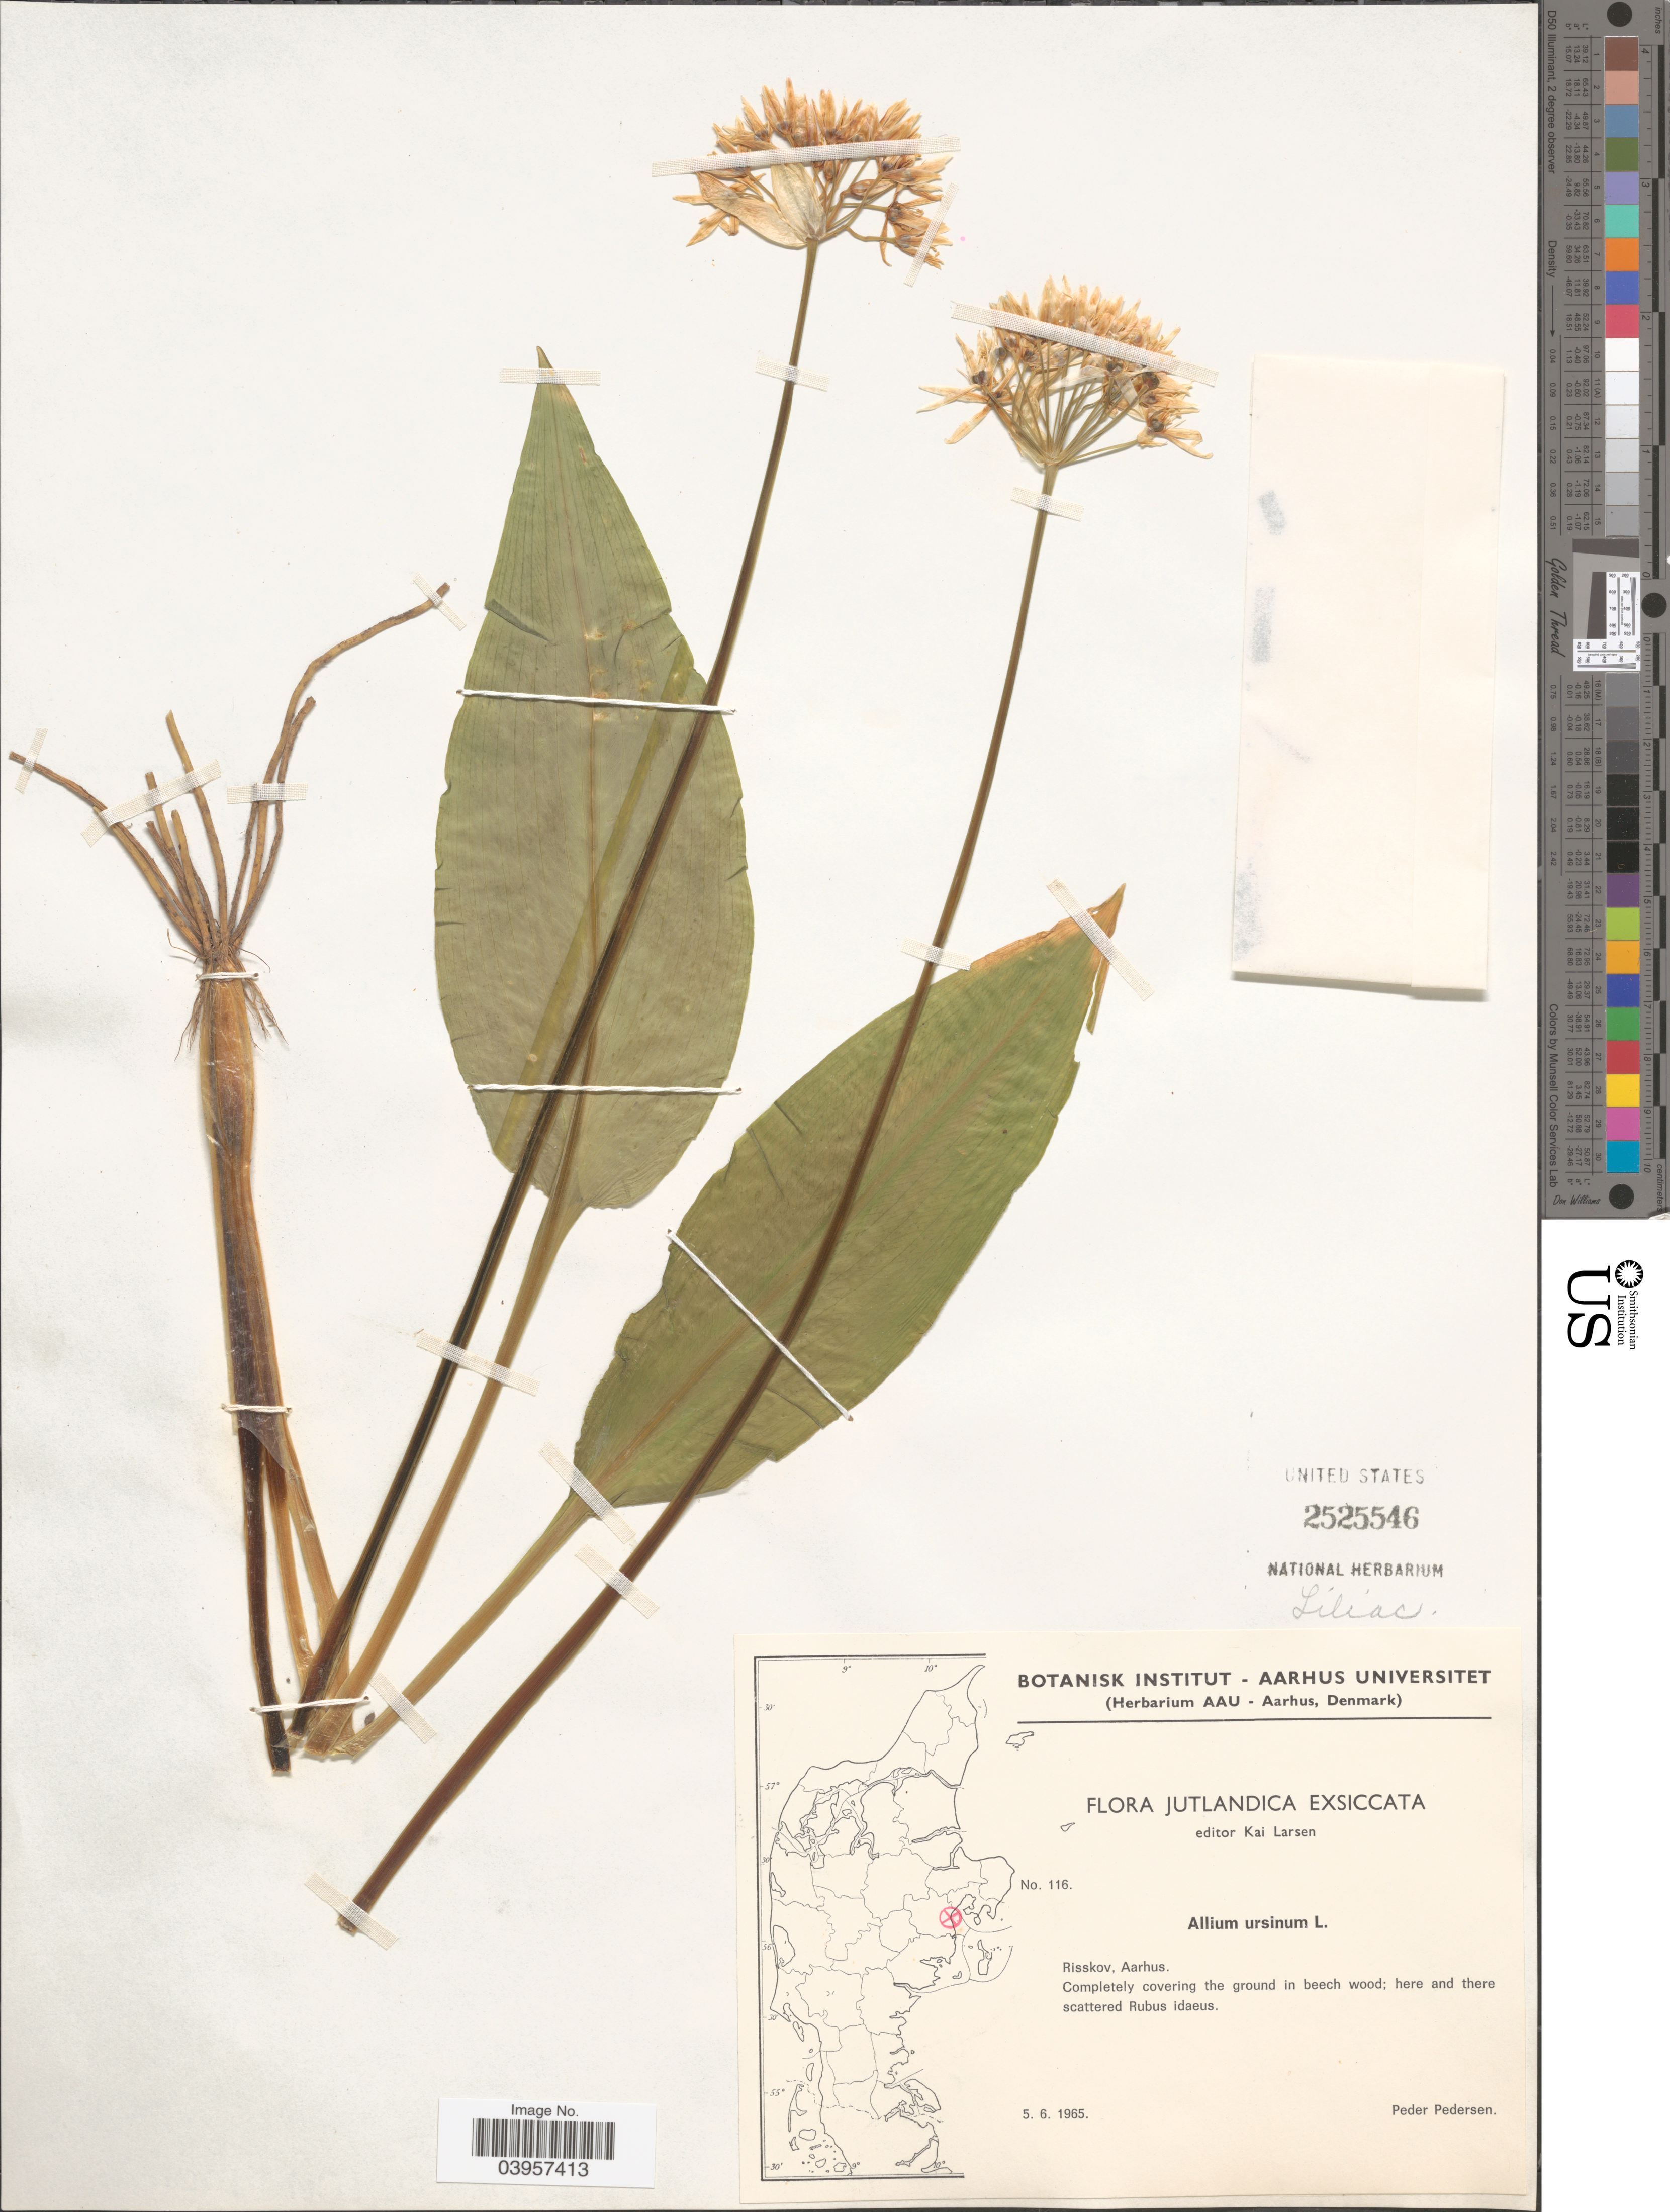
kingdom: Plantae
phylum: Tracheophyta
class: Liliopsida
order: Asparagales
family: Amaryllidaceae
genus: Allium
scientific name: Allium ursinum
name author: L.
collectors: P. Pedersen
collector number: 116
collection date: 1965-06-05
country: Denmark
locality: Jutlandica. Risskov, Aarhus.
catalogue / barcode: US 2525546